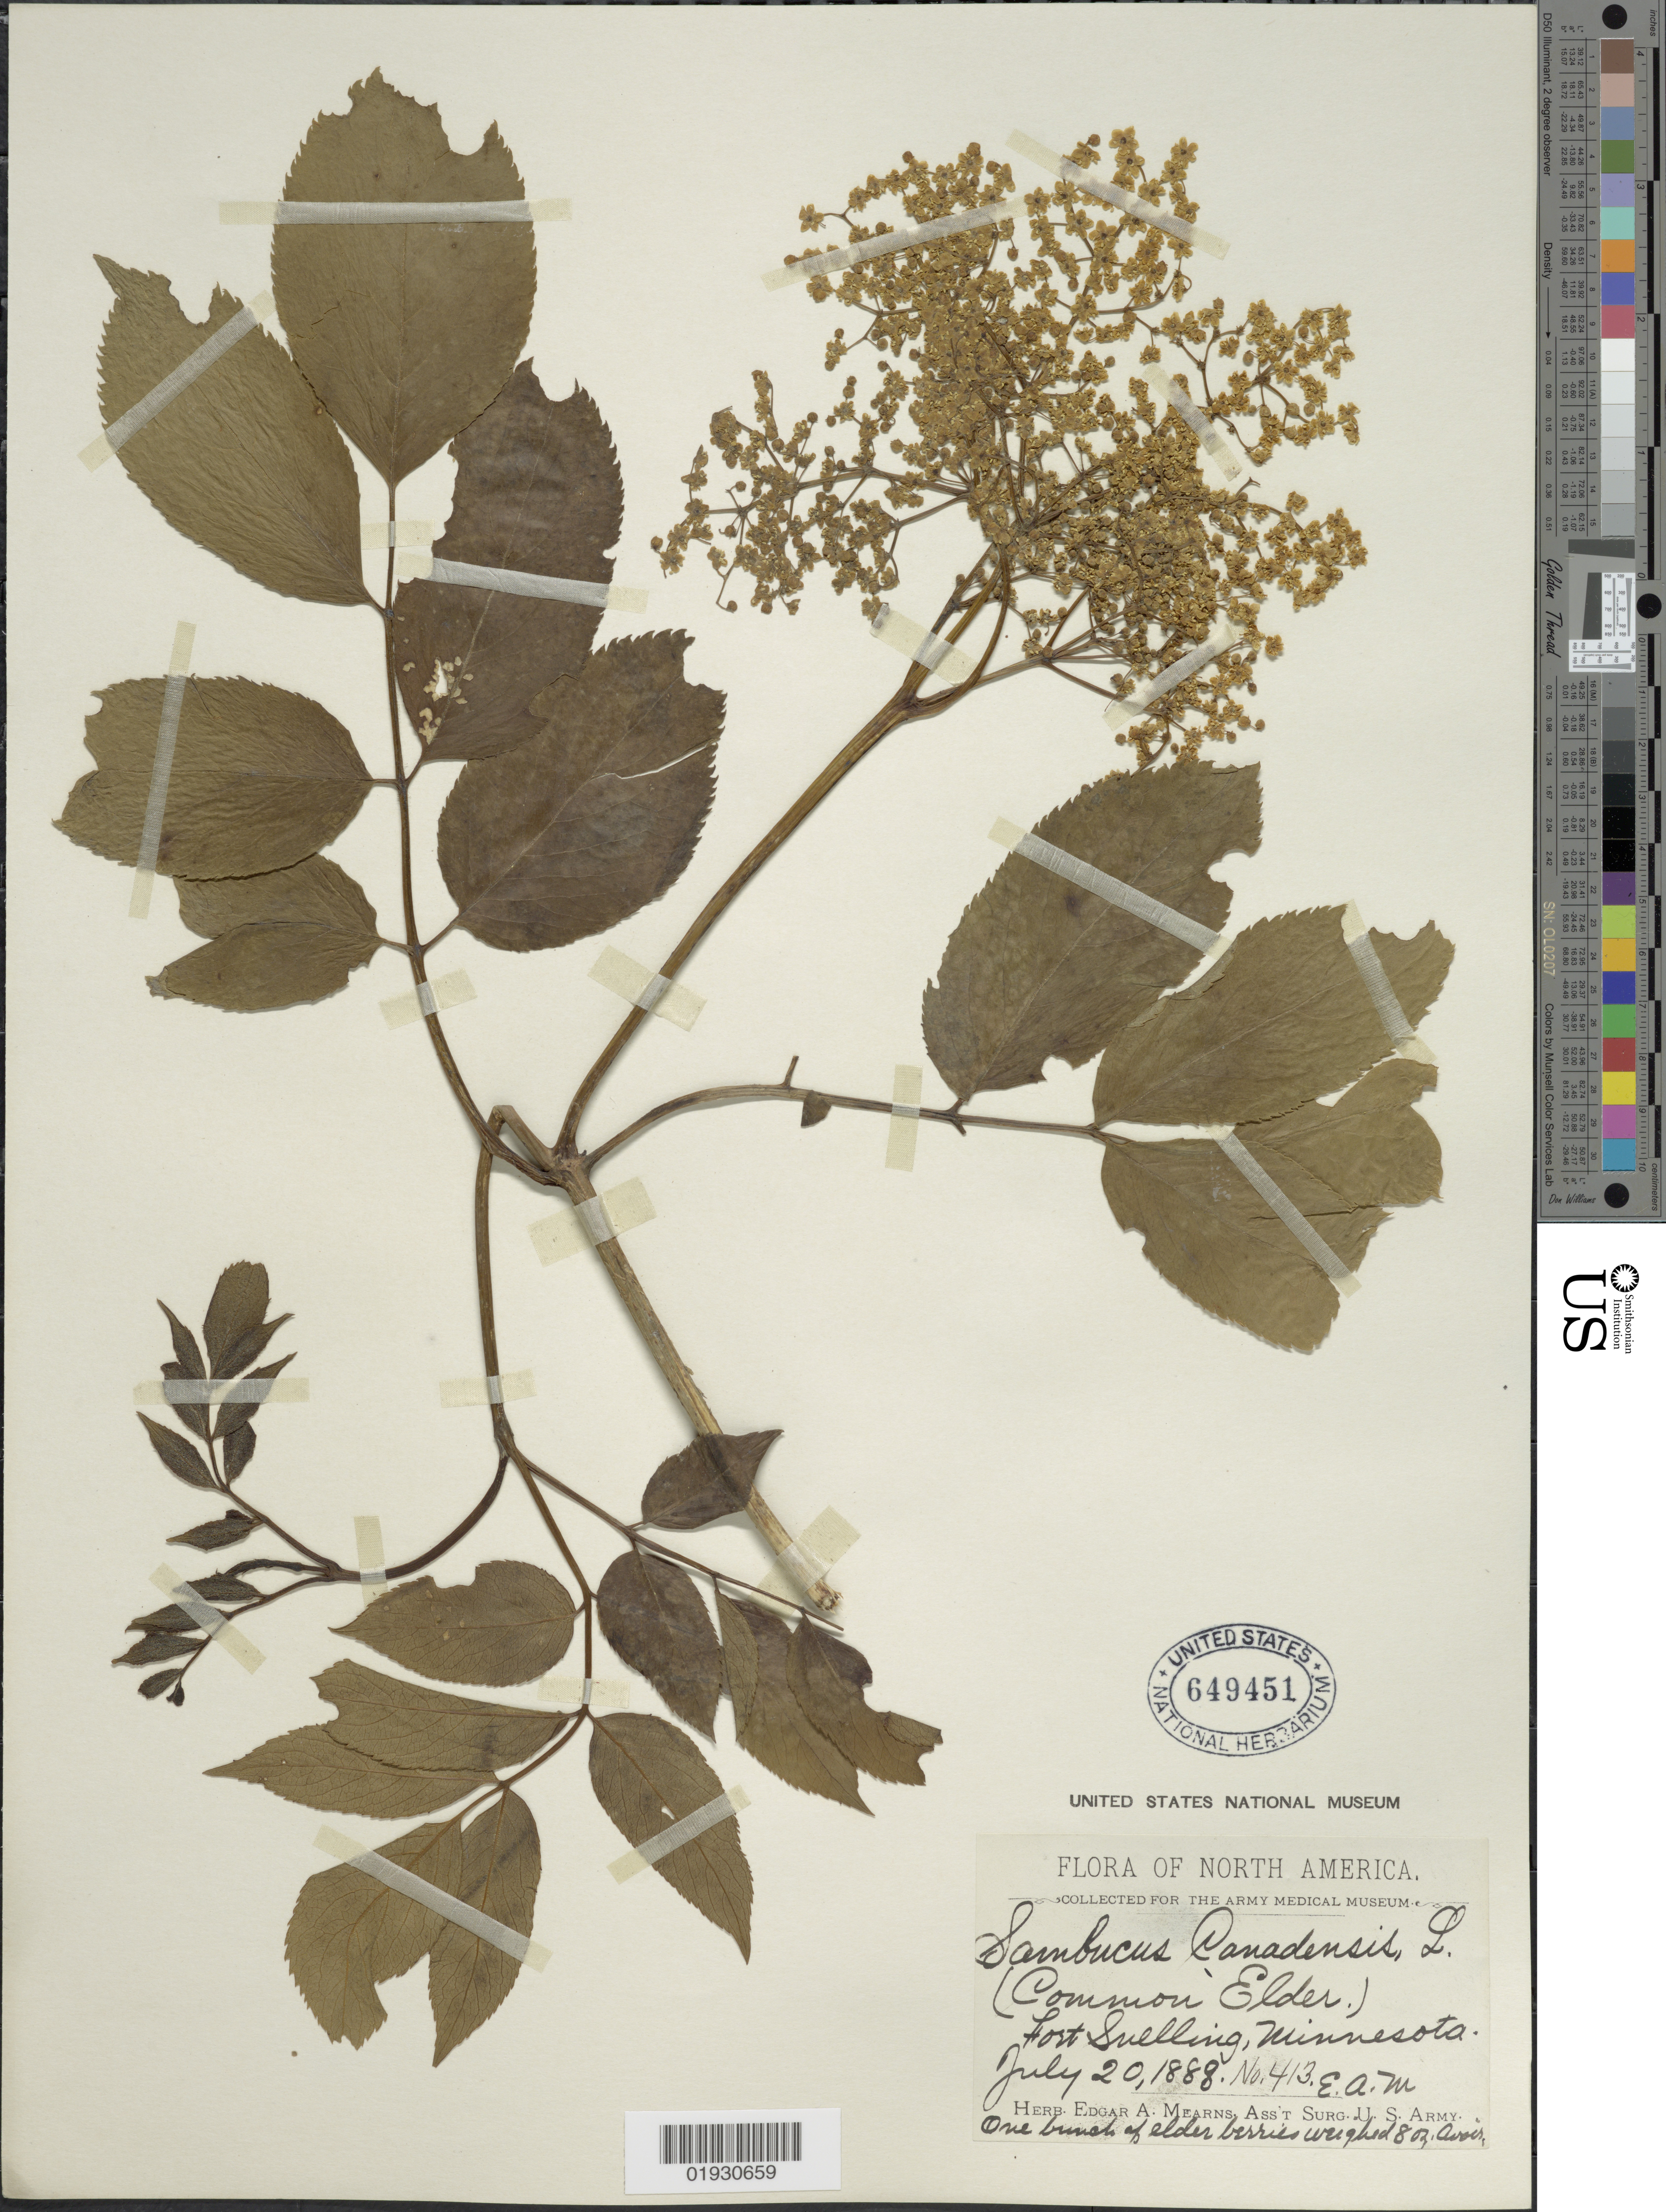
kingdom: Plantae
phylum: Tracheophyta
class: Magnoliopsida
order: Dipsacales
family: Viburnaceae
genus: Sambucus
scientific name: Sambucus canadensis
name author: L.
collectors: E. A. Mearns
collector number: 413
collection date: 1888-07-20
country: United States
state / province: Minnesota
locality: Fort Snelling.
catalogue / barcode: US 649451